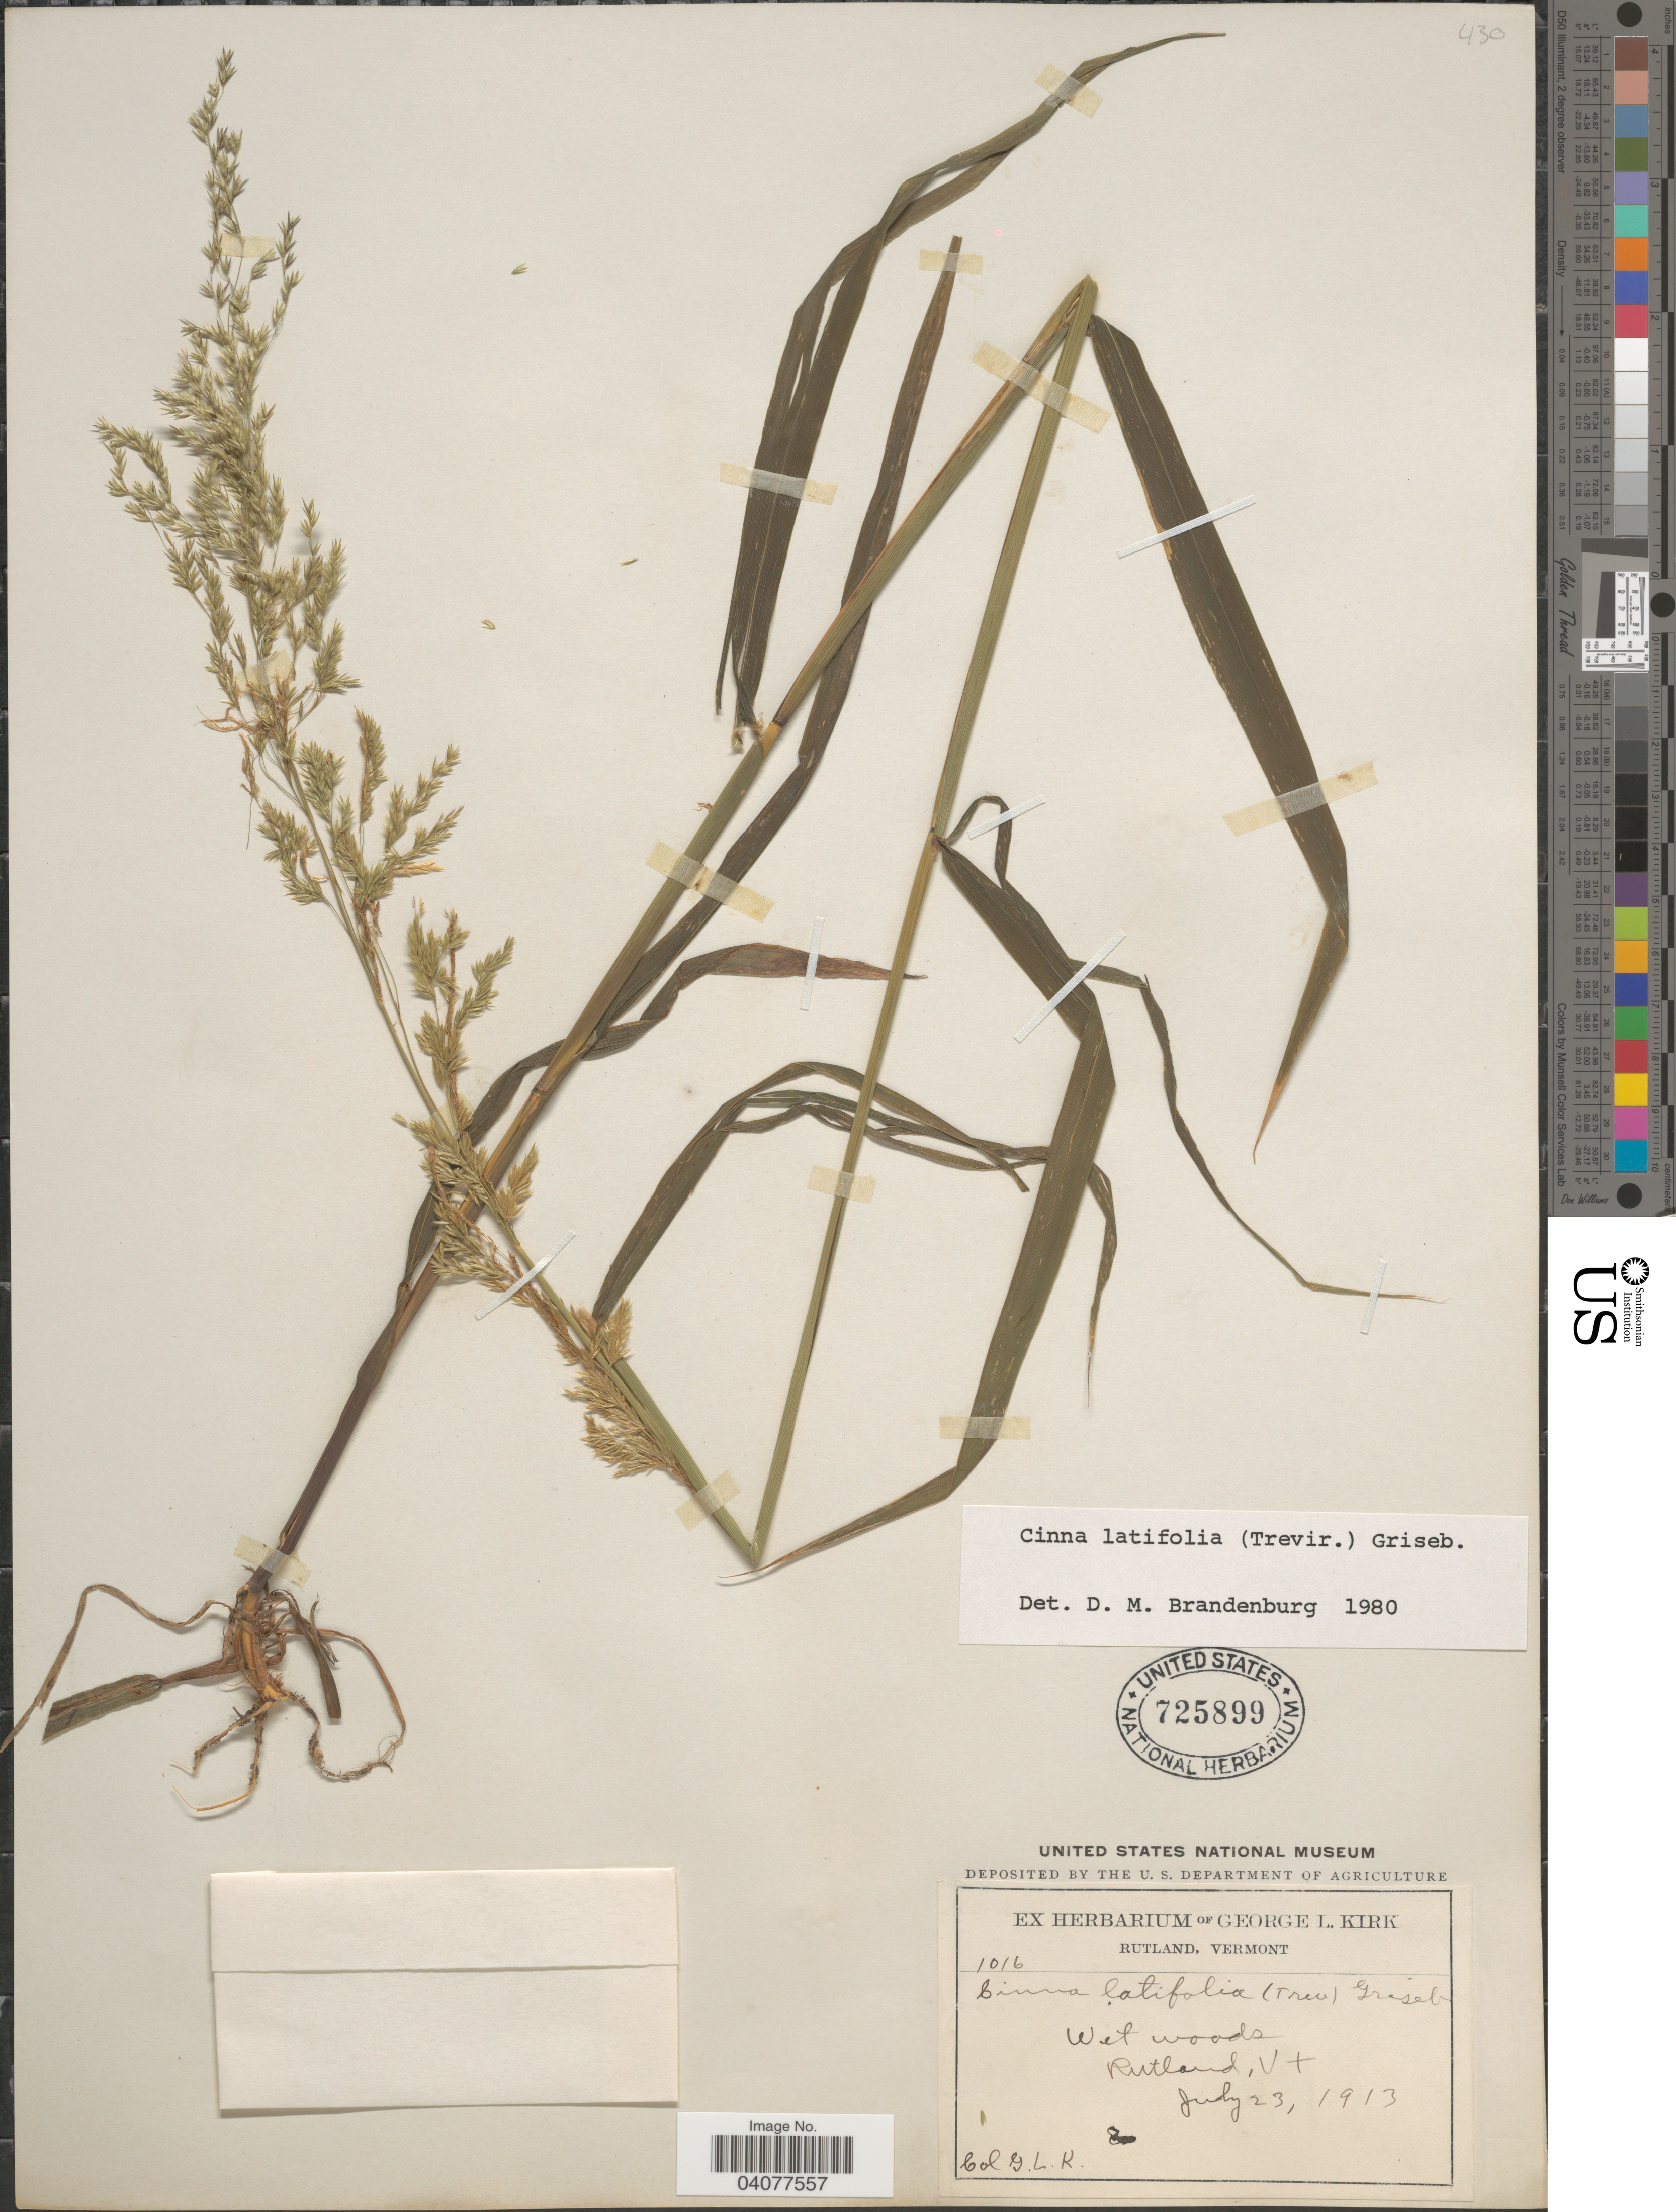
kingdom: Plantae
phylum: Tracheophyta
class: Liliopsida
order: Poales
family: Poaceae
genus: Cinna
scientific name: Cinna latifolia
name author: (Trevir. ex Goeppert) Griseb.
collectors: G. Kirk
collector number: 1016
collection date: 1913-07-23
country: United States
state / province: Vermont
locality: Wet woods. Rutland.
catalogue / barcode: US 725899